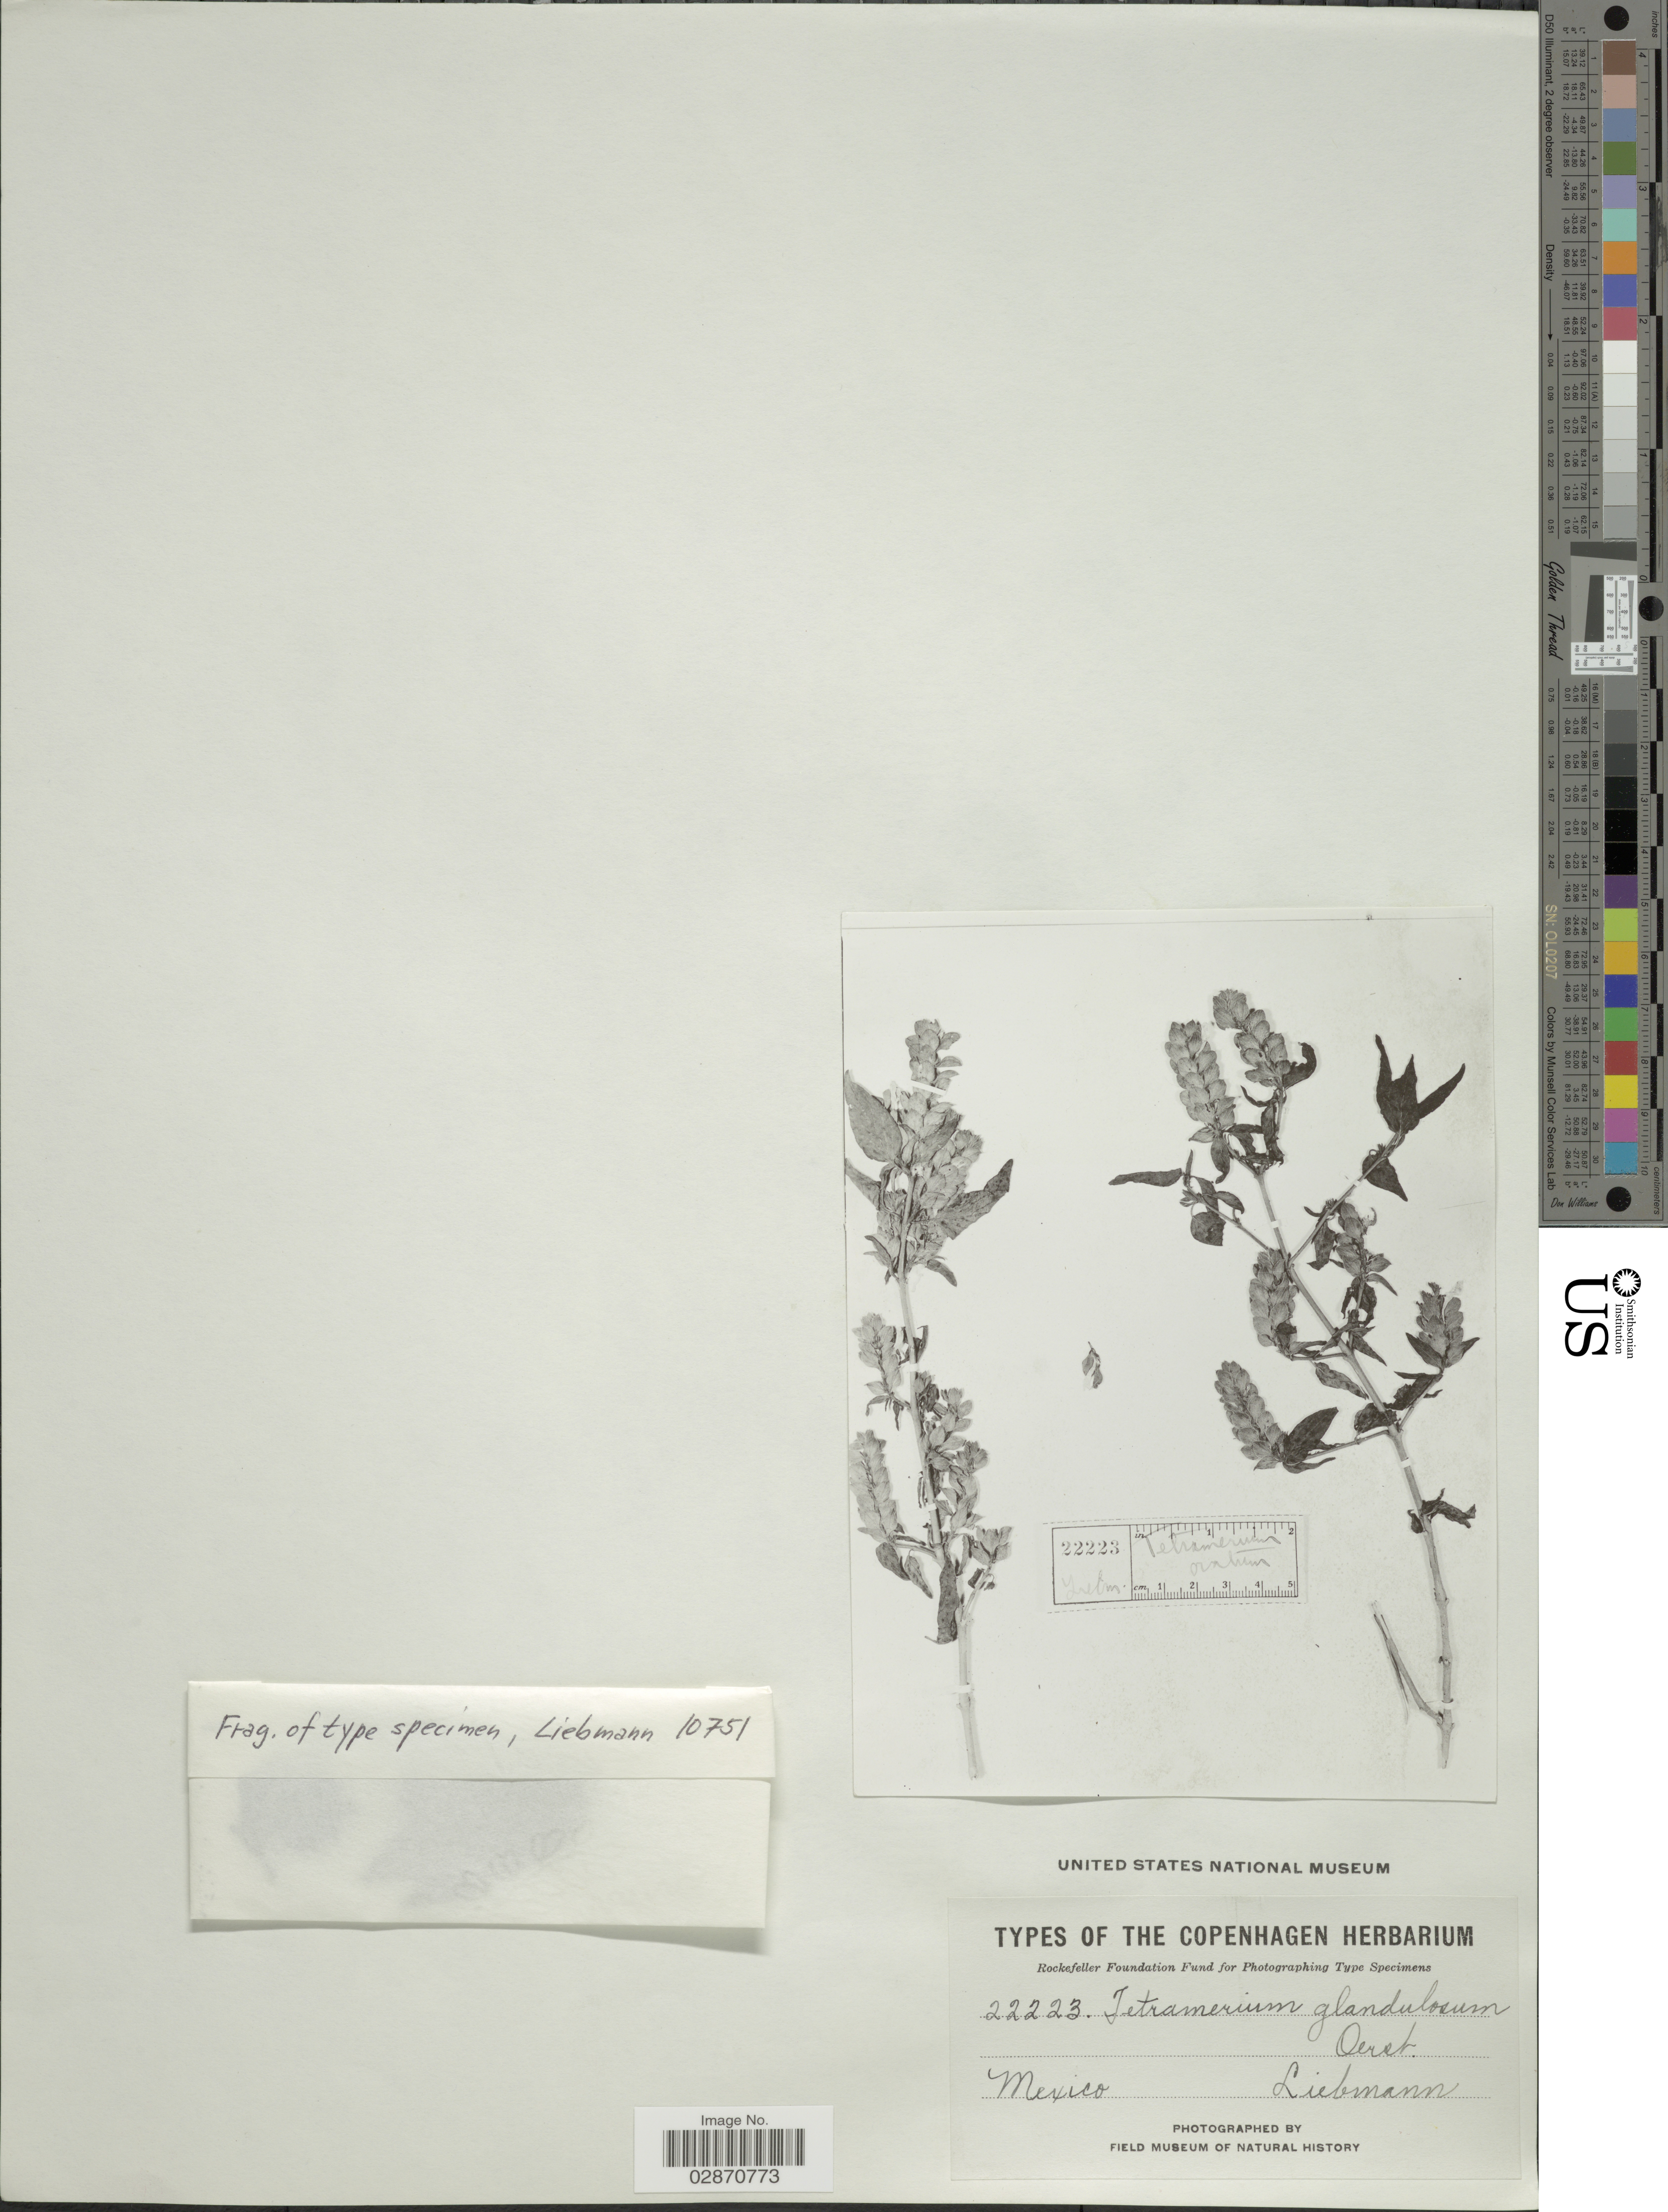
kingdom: Plantae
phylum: Tracheophyta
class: Magnoliopsida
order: Lamiales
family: Acanthaceae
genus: Tetramerium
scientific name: Tetramerium glandulosum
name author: Oerst.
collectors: Liebmann, --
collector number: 22223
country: Mexico